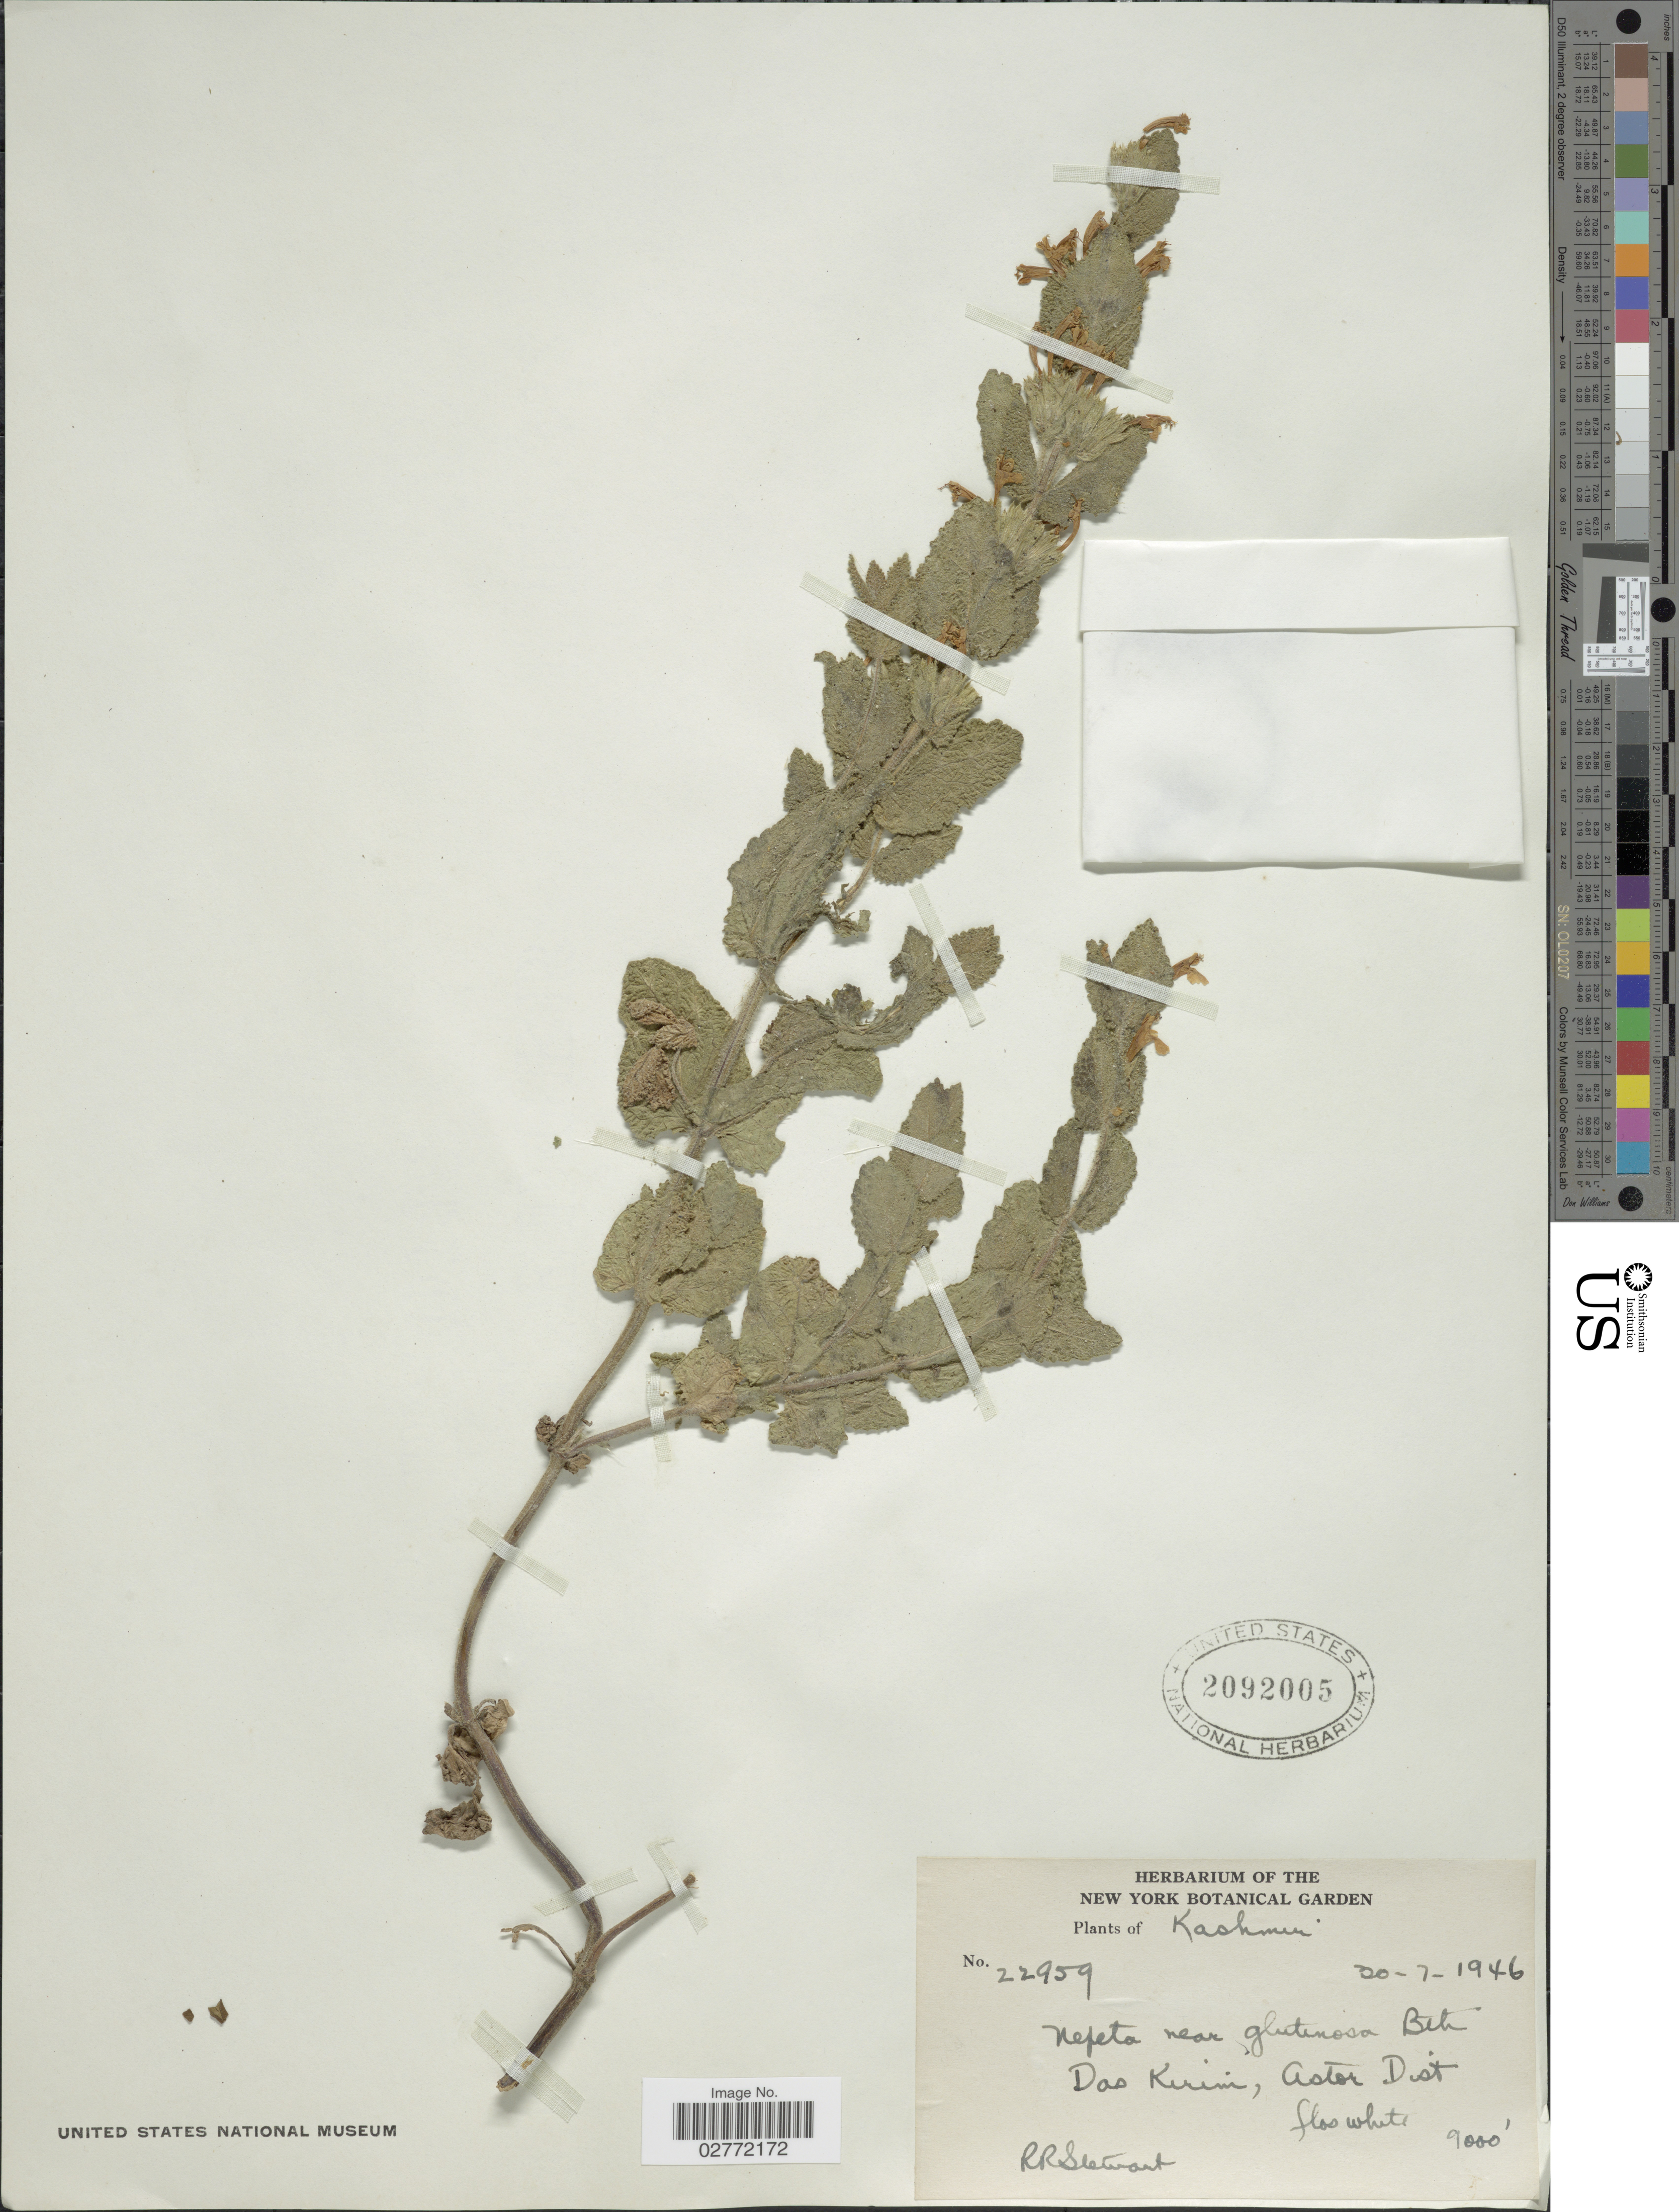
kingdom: Plantae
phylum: Tracheophyta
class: Magnoliopsida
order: Lamiales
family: Lamiaceae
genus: Nepeta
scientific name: Nepeta sp.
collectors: R. R. Stewart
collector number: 22959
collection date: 1946-07-30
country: Pakistan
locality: Kashmir, Das Kirim, Astor Dist.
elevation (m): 2743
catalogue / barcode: US 2092005